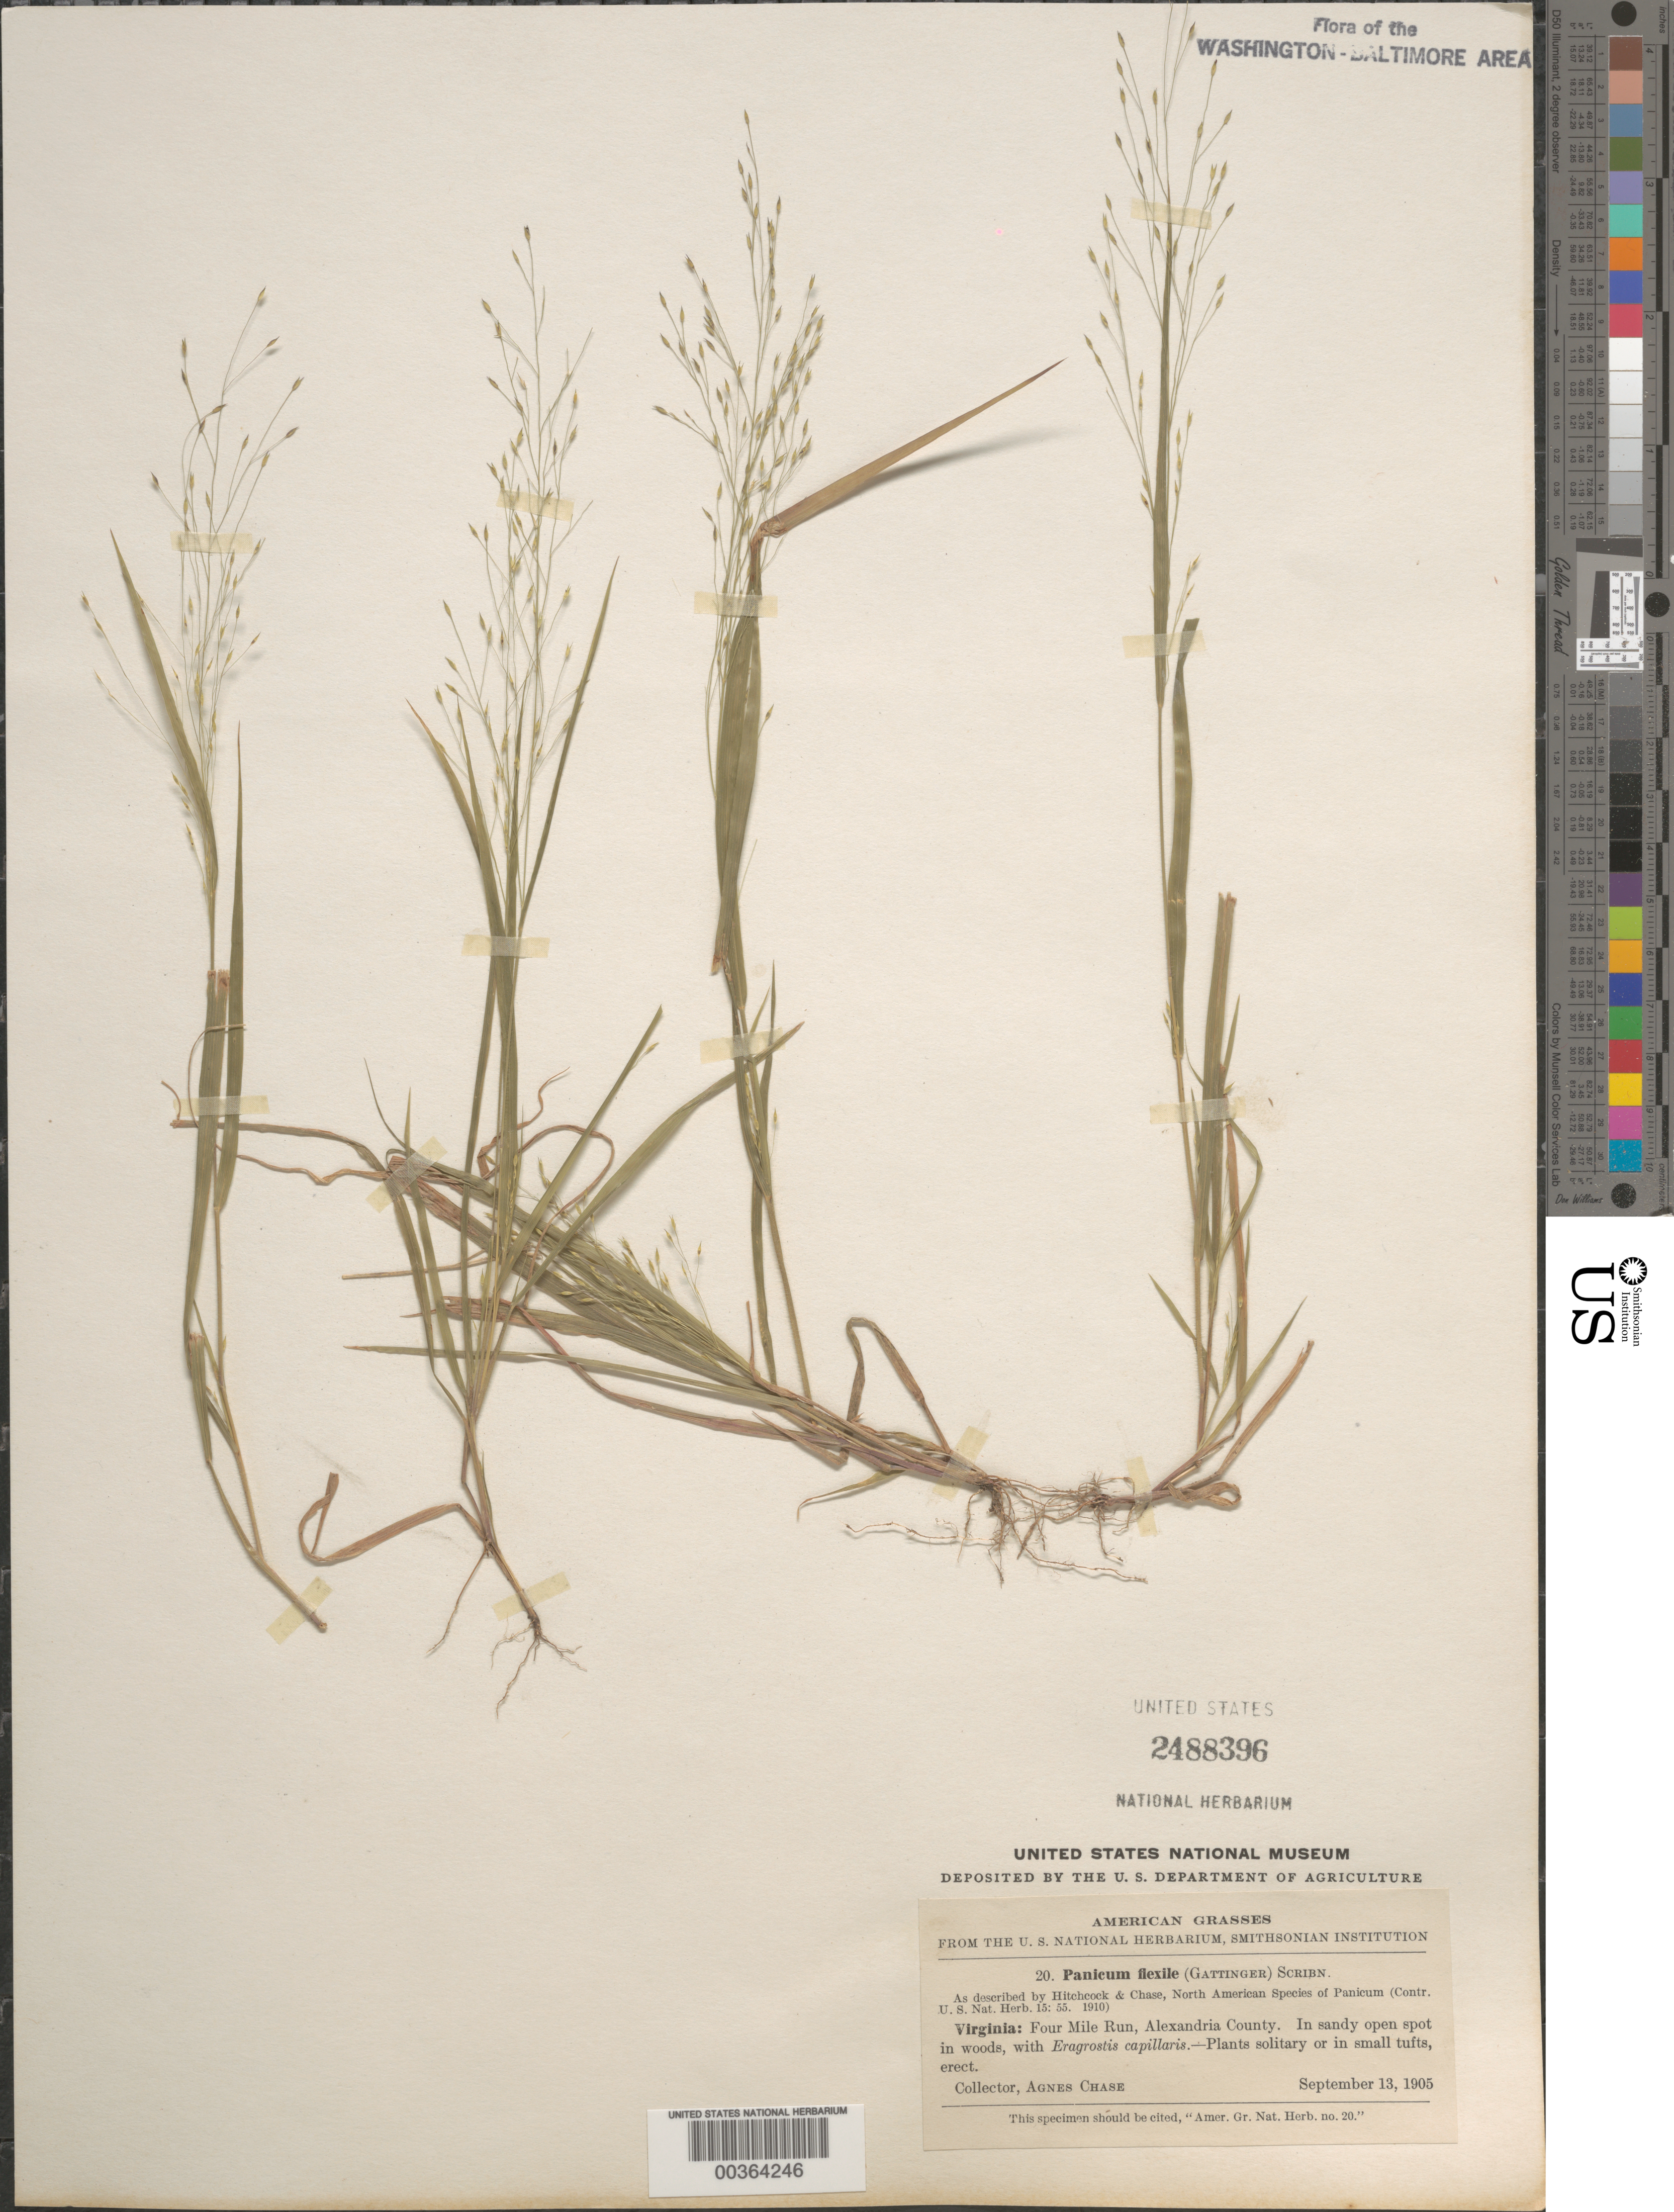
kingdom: Plantae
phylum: Tracheophyta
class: Liliopsida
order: Poales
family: Poaceae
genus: Panicum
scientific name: Panicum flexile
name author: (Gatt.) Scribn.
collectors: A. Chase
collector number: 20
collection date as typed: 13 Sep 1905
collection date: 1905-09-13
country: United States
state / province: Virginia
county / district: Arlington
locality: Four Mile Run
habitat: In sandy open spot in woods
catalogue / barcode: US 2488396